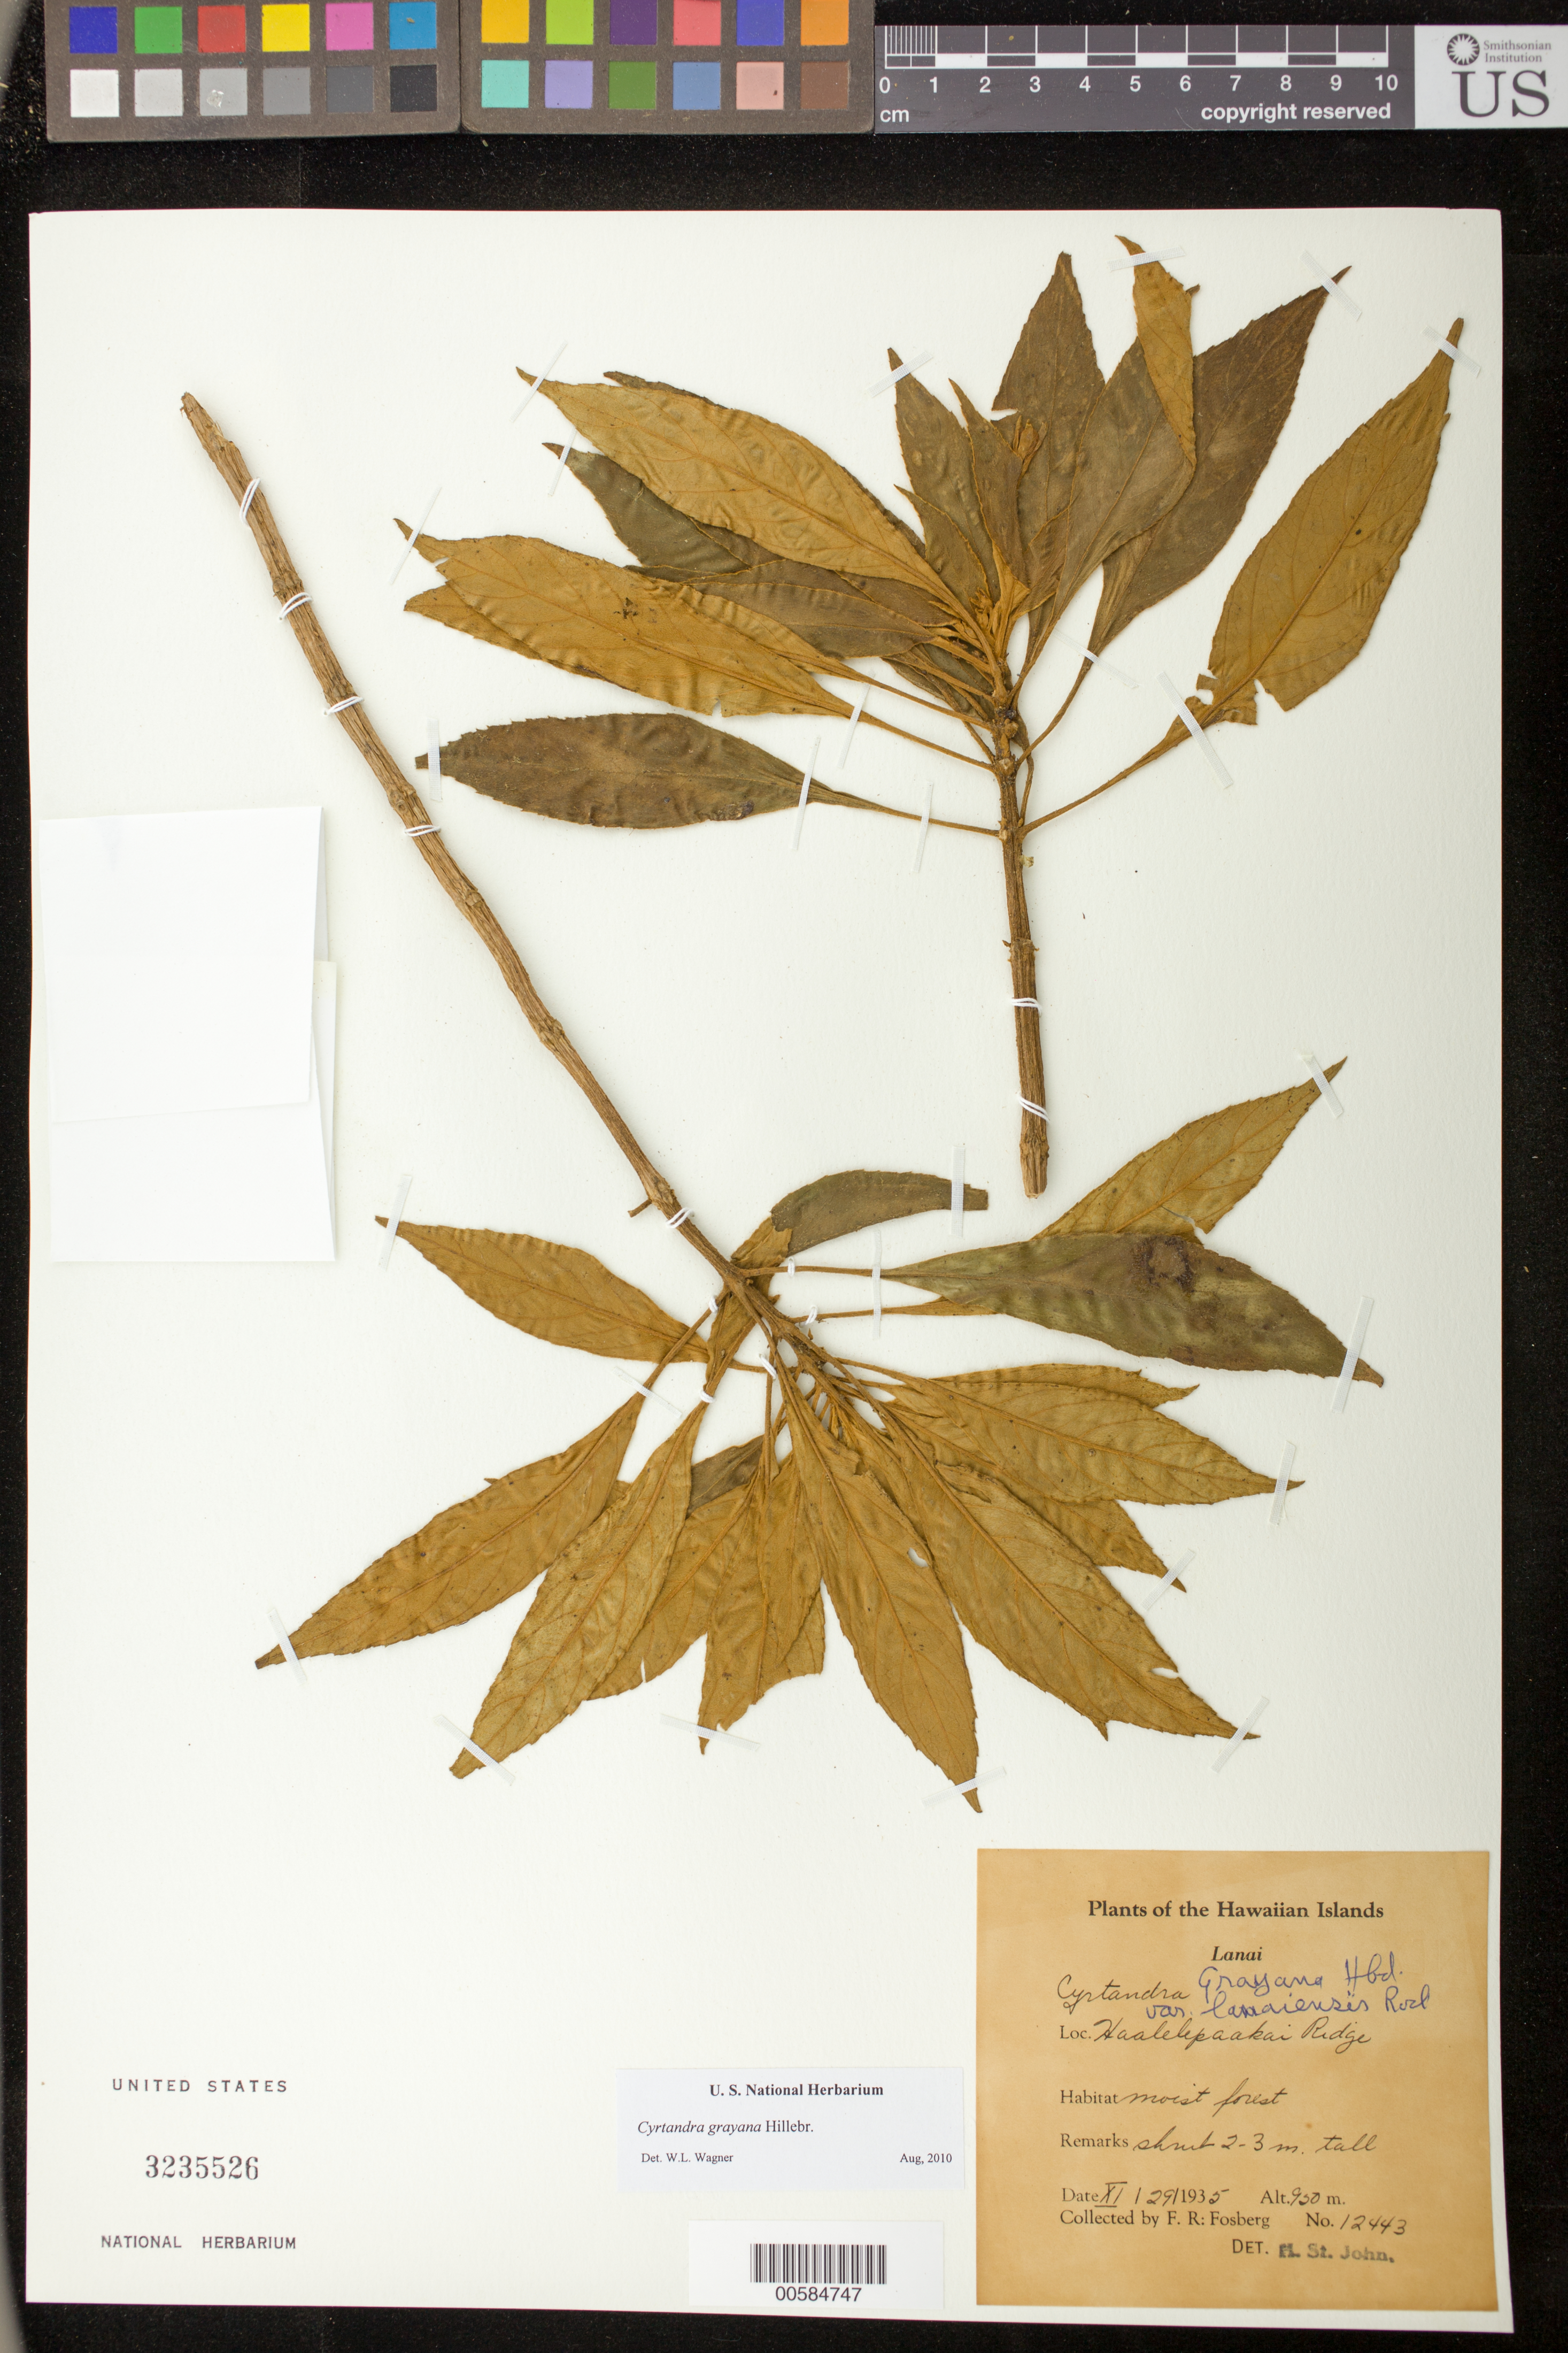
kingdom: Plantae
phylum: Tracheophyta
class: Magnoliopsida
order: Lamiales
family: Gesneriaceae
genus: Cyrtandra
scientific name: Cyrtandra grayana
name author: Hillebr.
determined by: Wagner, W. L., (BOT), Smithsonian Institution - National Museum of Natural History (UNITED STATES)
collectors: F. R. Fosberg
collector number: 12443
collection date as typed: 29 Nov 1935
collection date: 1935-11-29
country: United States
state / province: Hawaii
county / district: Maui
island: Lana'i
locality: Haalelepaakai Ridge.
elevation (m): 950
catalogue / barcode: US 3235526